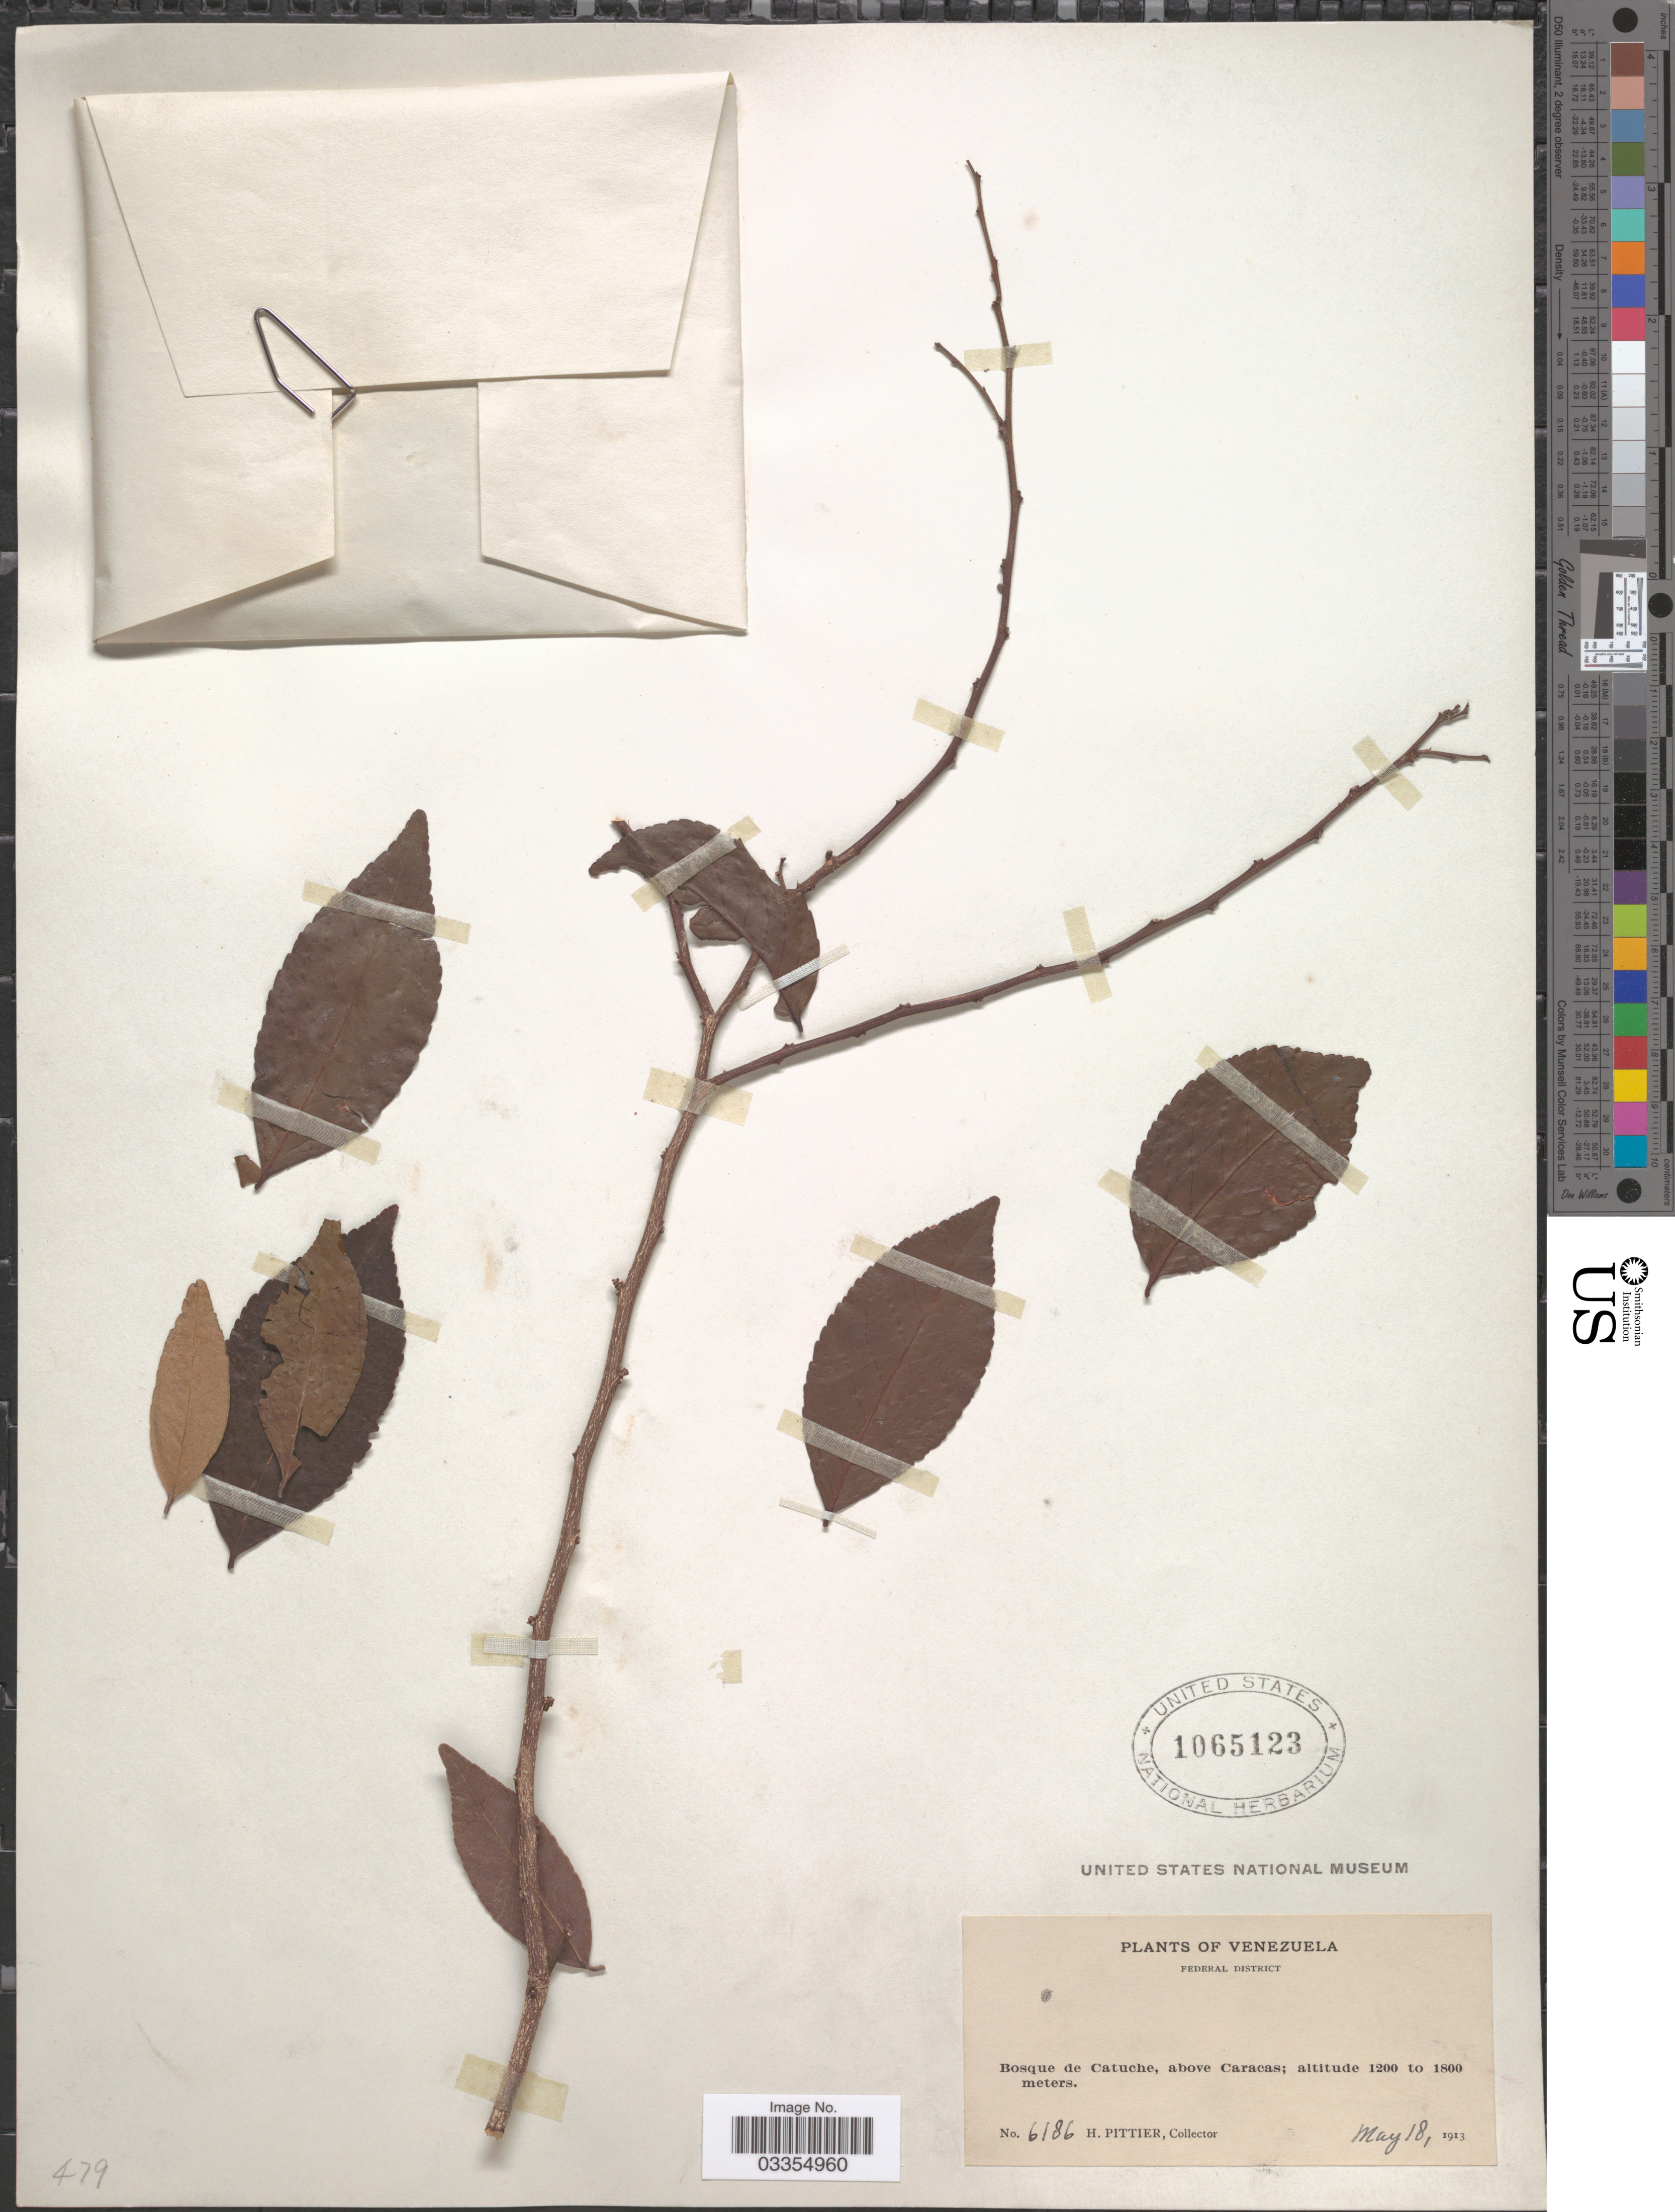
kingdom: Plantae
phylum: Tracheophyta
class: Magnoliopsida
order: Celastrales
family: Celastraceae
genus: Maytenus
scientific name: Maytenus tetragona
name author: Griseb.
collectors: H. F. Pittier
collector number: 6186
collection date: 1913-05-18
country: Venezuela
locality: Federal District. Bosque de Catuche, above Caracas.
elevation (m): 1200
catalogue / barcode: US 1065123